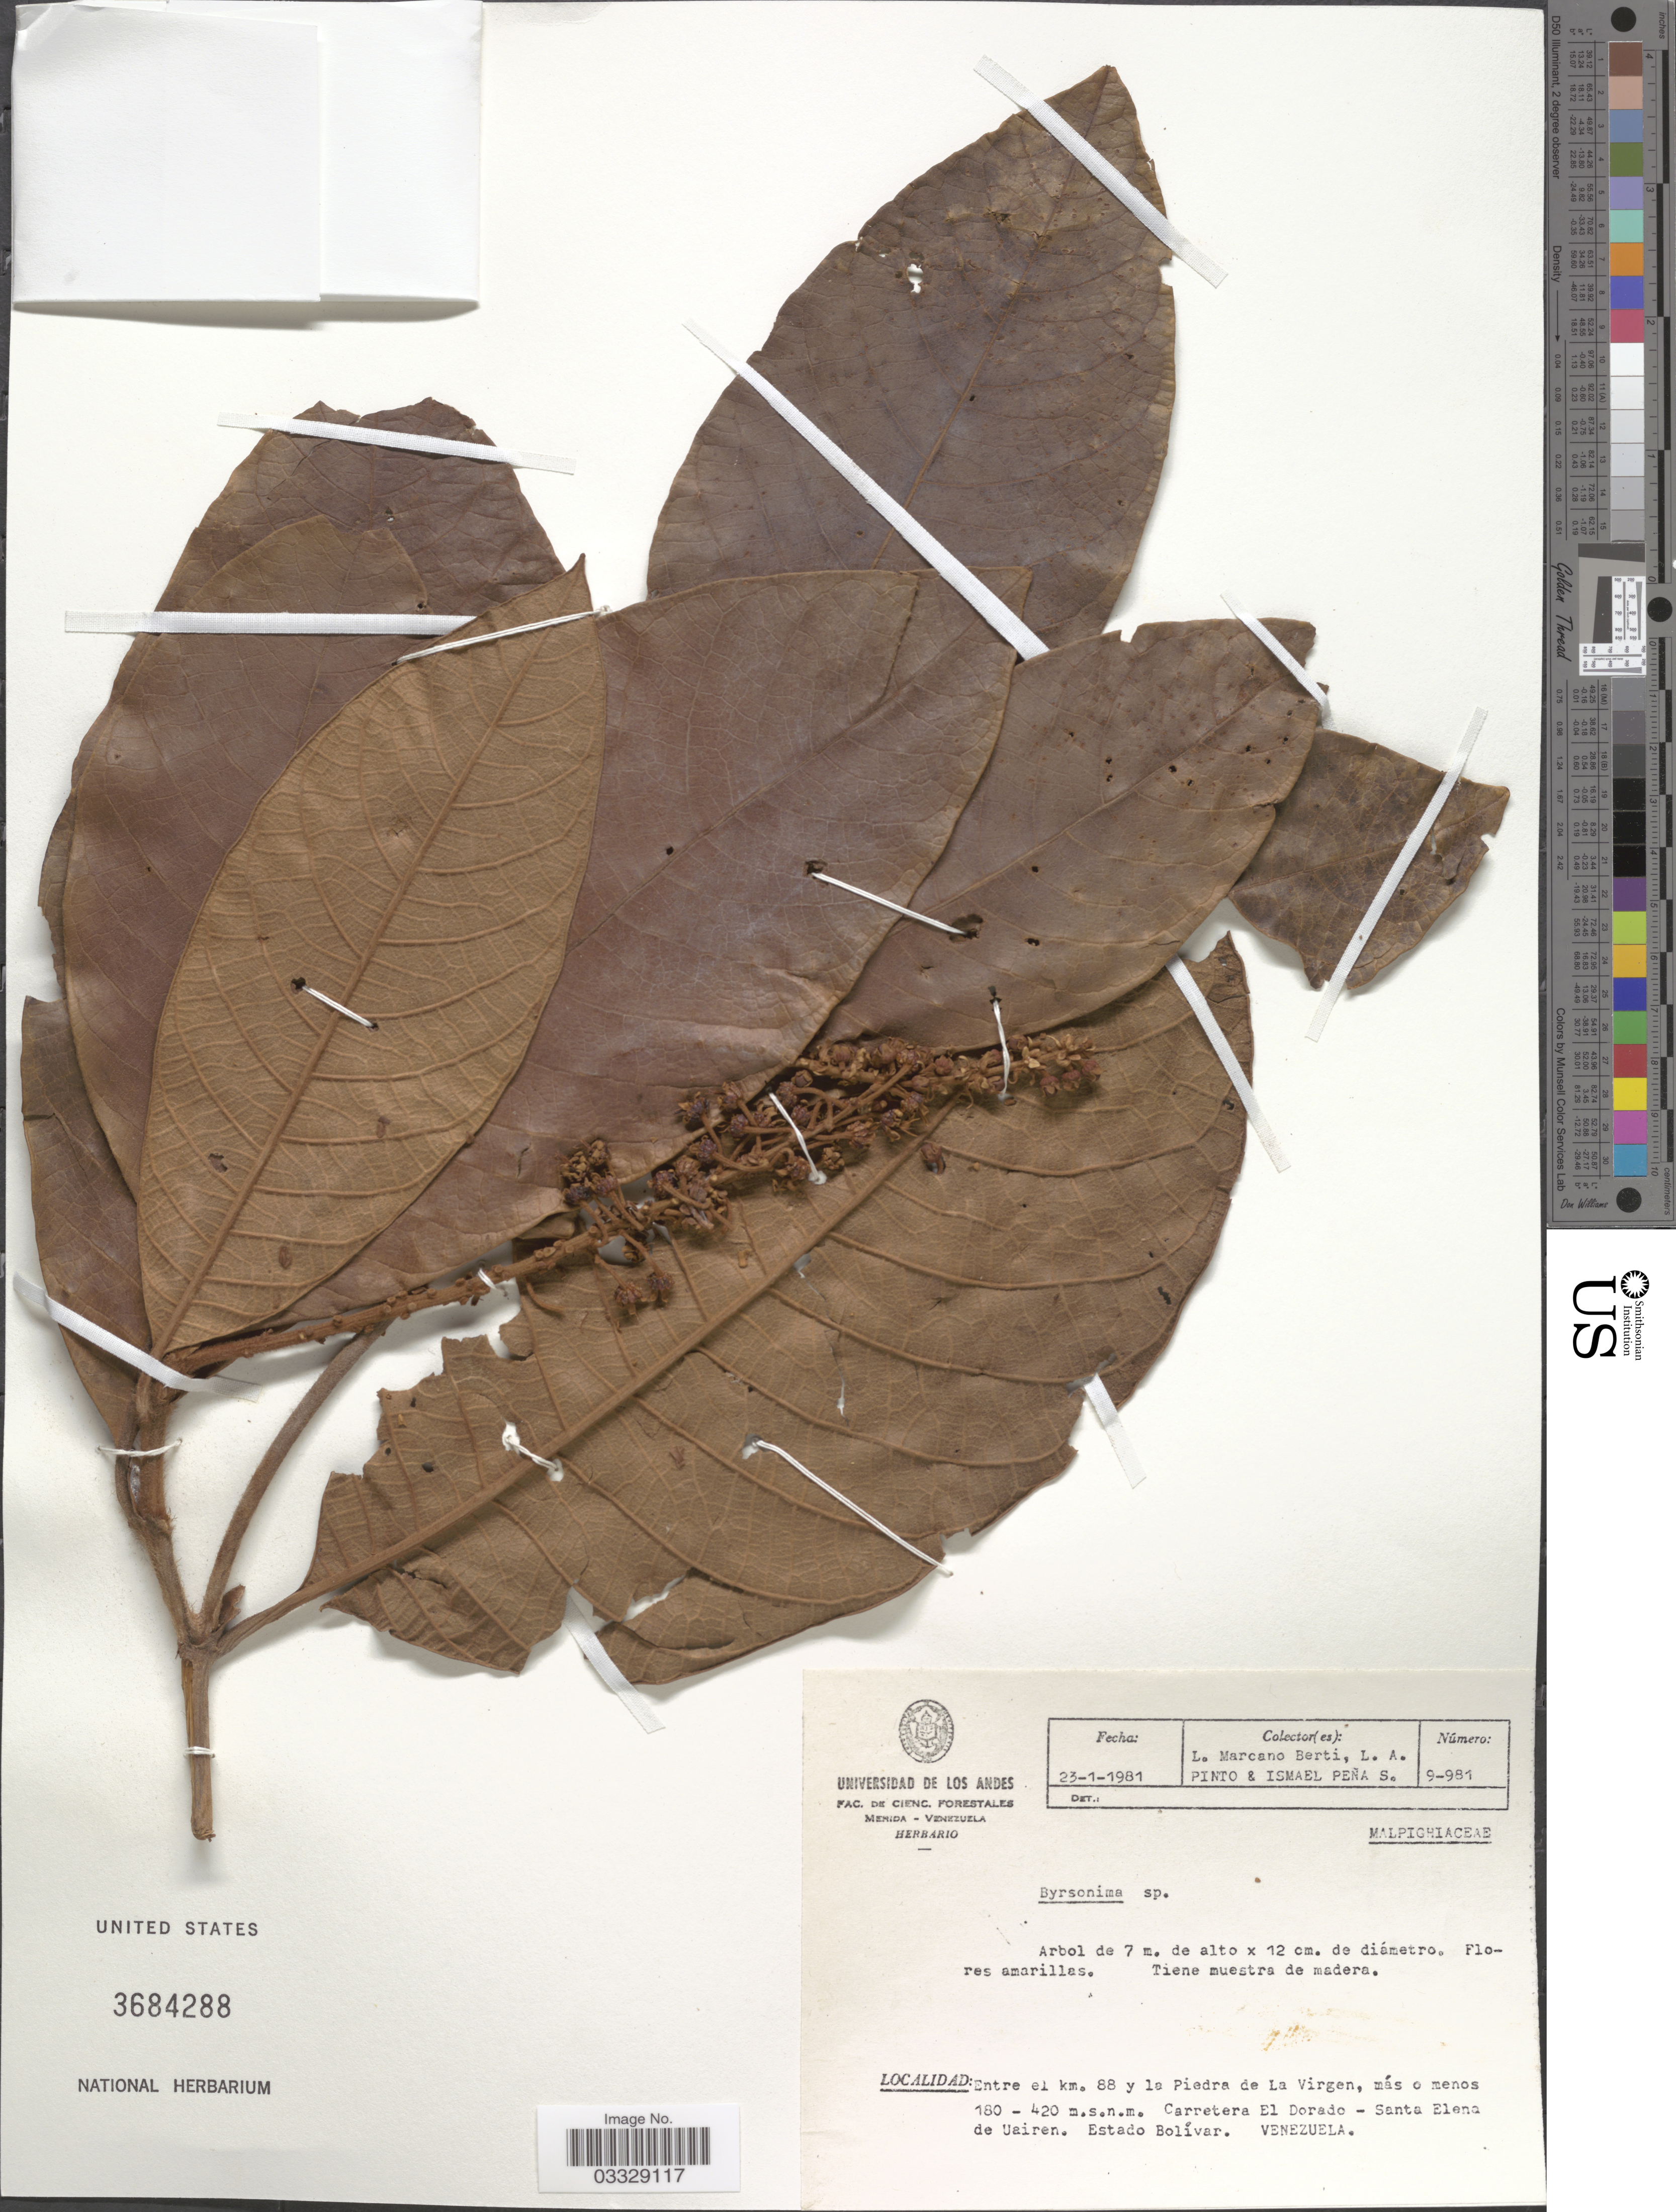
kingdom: Plantae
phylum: Tracheophyta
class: Magnoliopsida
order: Malpighiales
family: Malpighiaceae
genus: Byrsonima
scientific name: Byrsonima sp.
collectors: L. Marcano-Berti, L. Pinto & I. Peña S.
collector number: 9-981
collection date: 1981-01-23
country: Venezuela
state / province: Bolivar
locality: Entre el km. 88 y la Piedra de La Virgen. Carretera El Dorado- Santa Elena de Uairen.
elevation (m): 180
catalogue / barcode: US 3684288